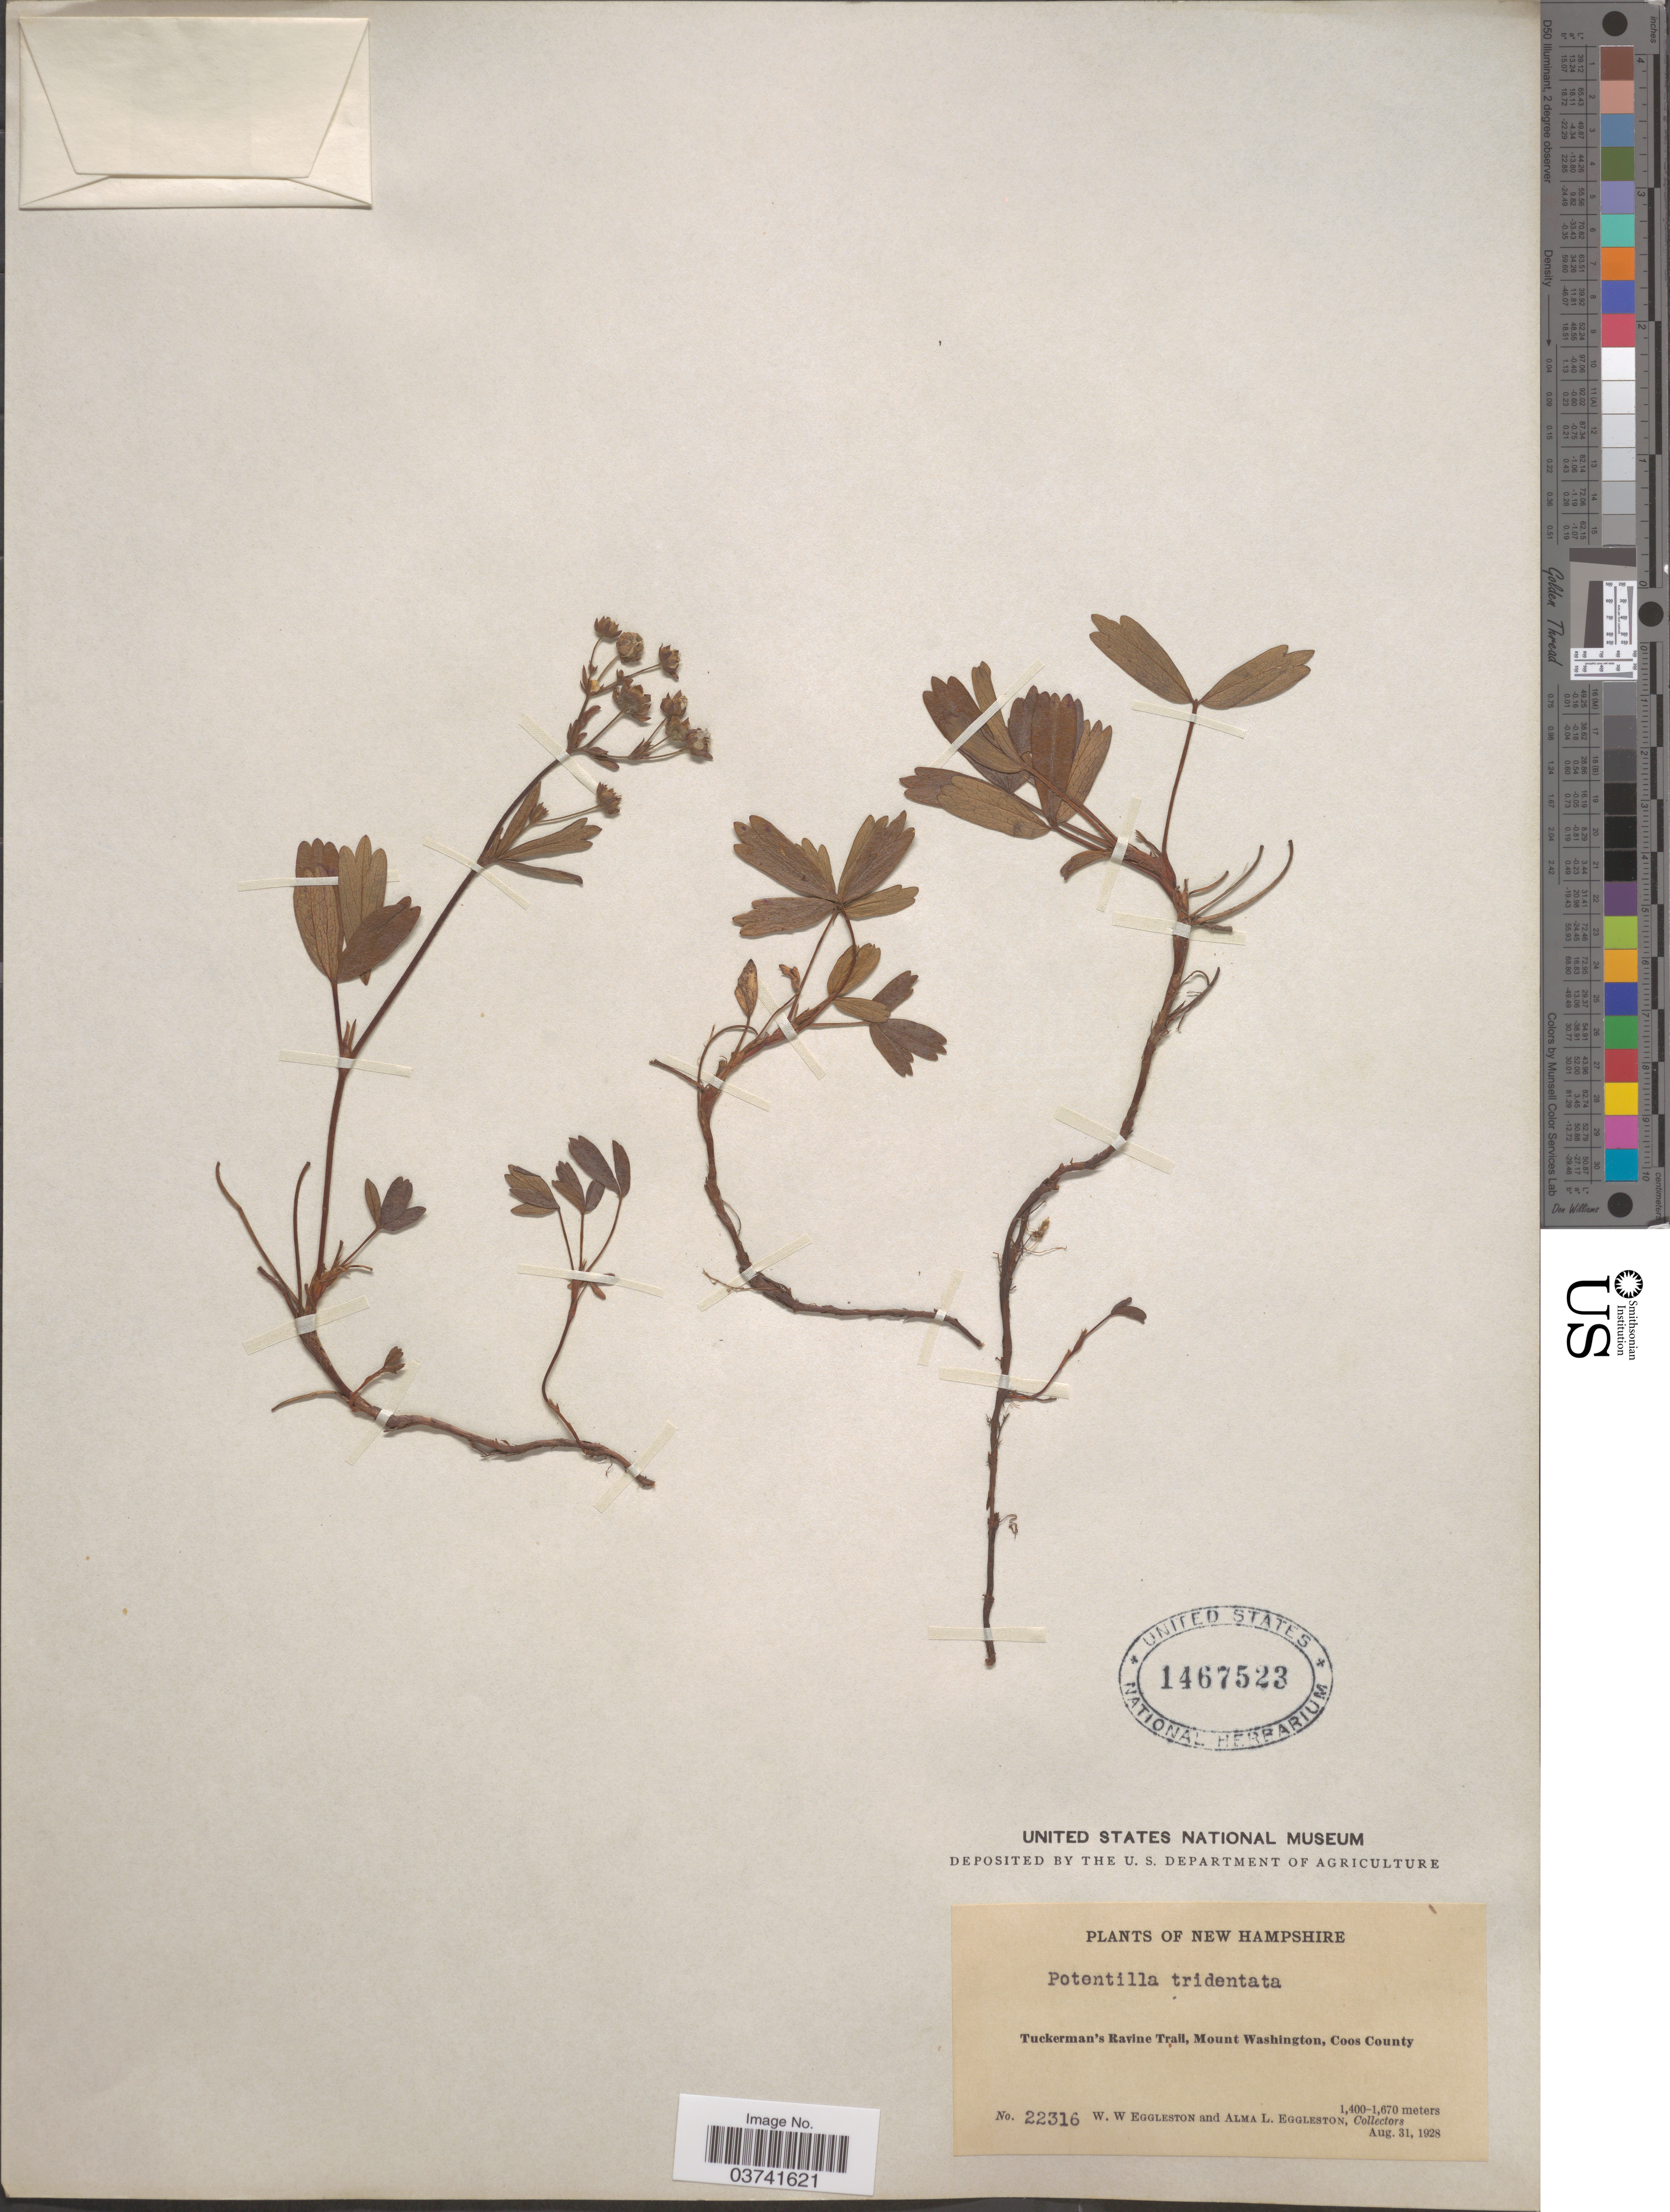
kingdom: Plantae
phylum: Tracheophyta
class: Magnoliopsida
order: Rosales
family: Rosaceae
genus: Potentilla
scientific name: Potentilla tridentata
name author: Aiton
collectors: W. W. Eggleston & A. Eggleston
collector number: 22316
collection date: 1928-08-31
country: United States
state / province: New Hampshire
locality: Tuckerman's Ravine Trail, Mount Washington, Coos County.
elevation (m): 1400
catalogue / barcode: US 1467523